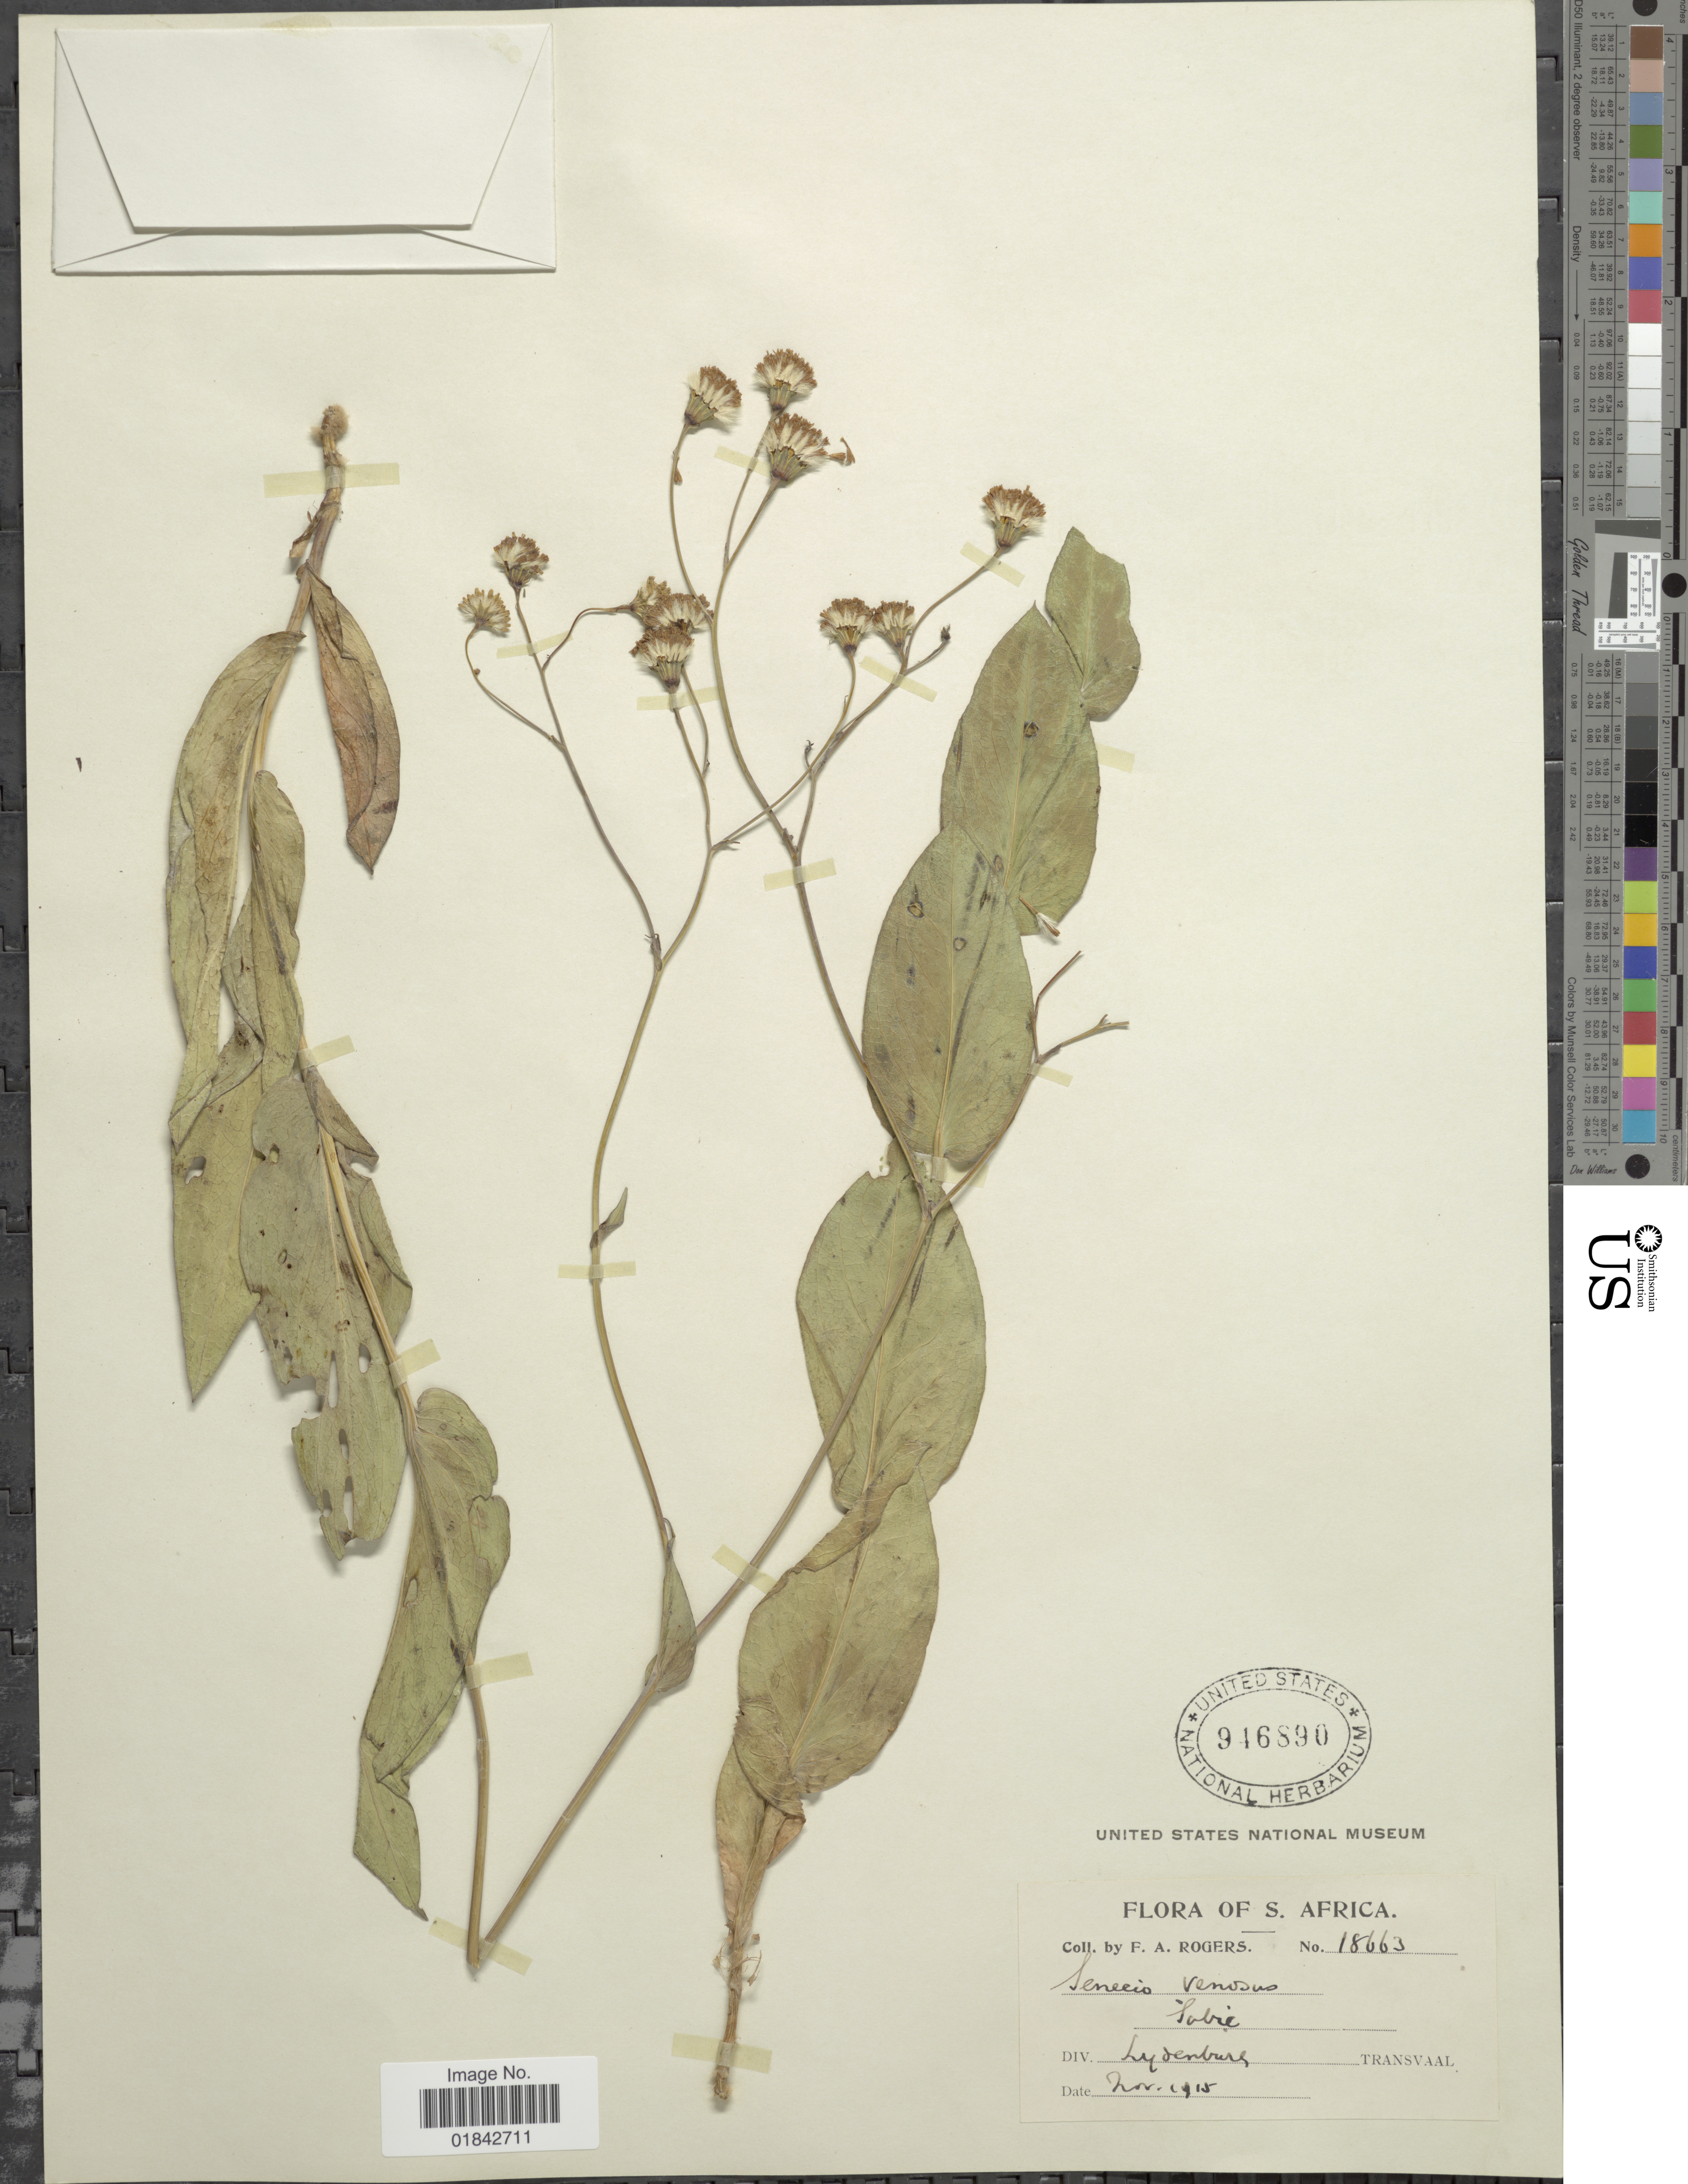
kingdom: Plantae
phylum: Tracheophyta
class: Magnoliopsida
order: Asterales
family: Asteraceae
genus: Senecio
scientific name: Senecio venosus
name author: Harv.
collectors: F. A. Rogers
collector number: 18663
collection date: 1915-11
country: South Africa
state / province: Mpumalanga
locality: Sabie, Div. Lydenburg, Transvaal.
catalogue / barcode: US 946890